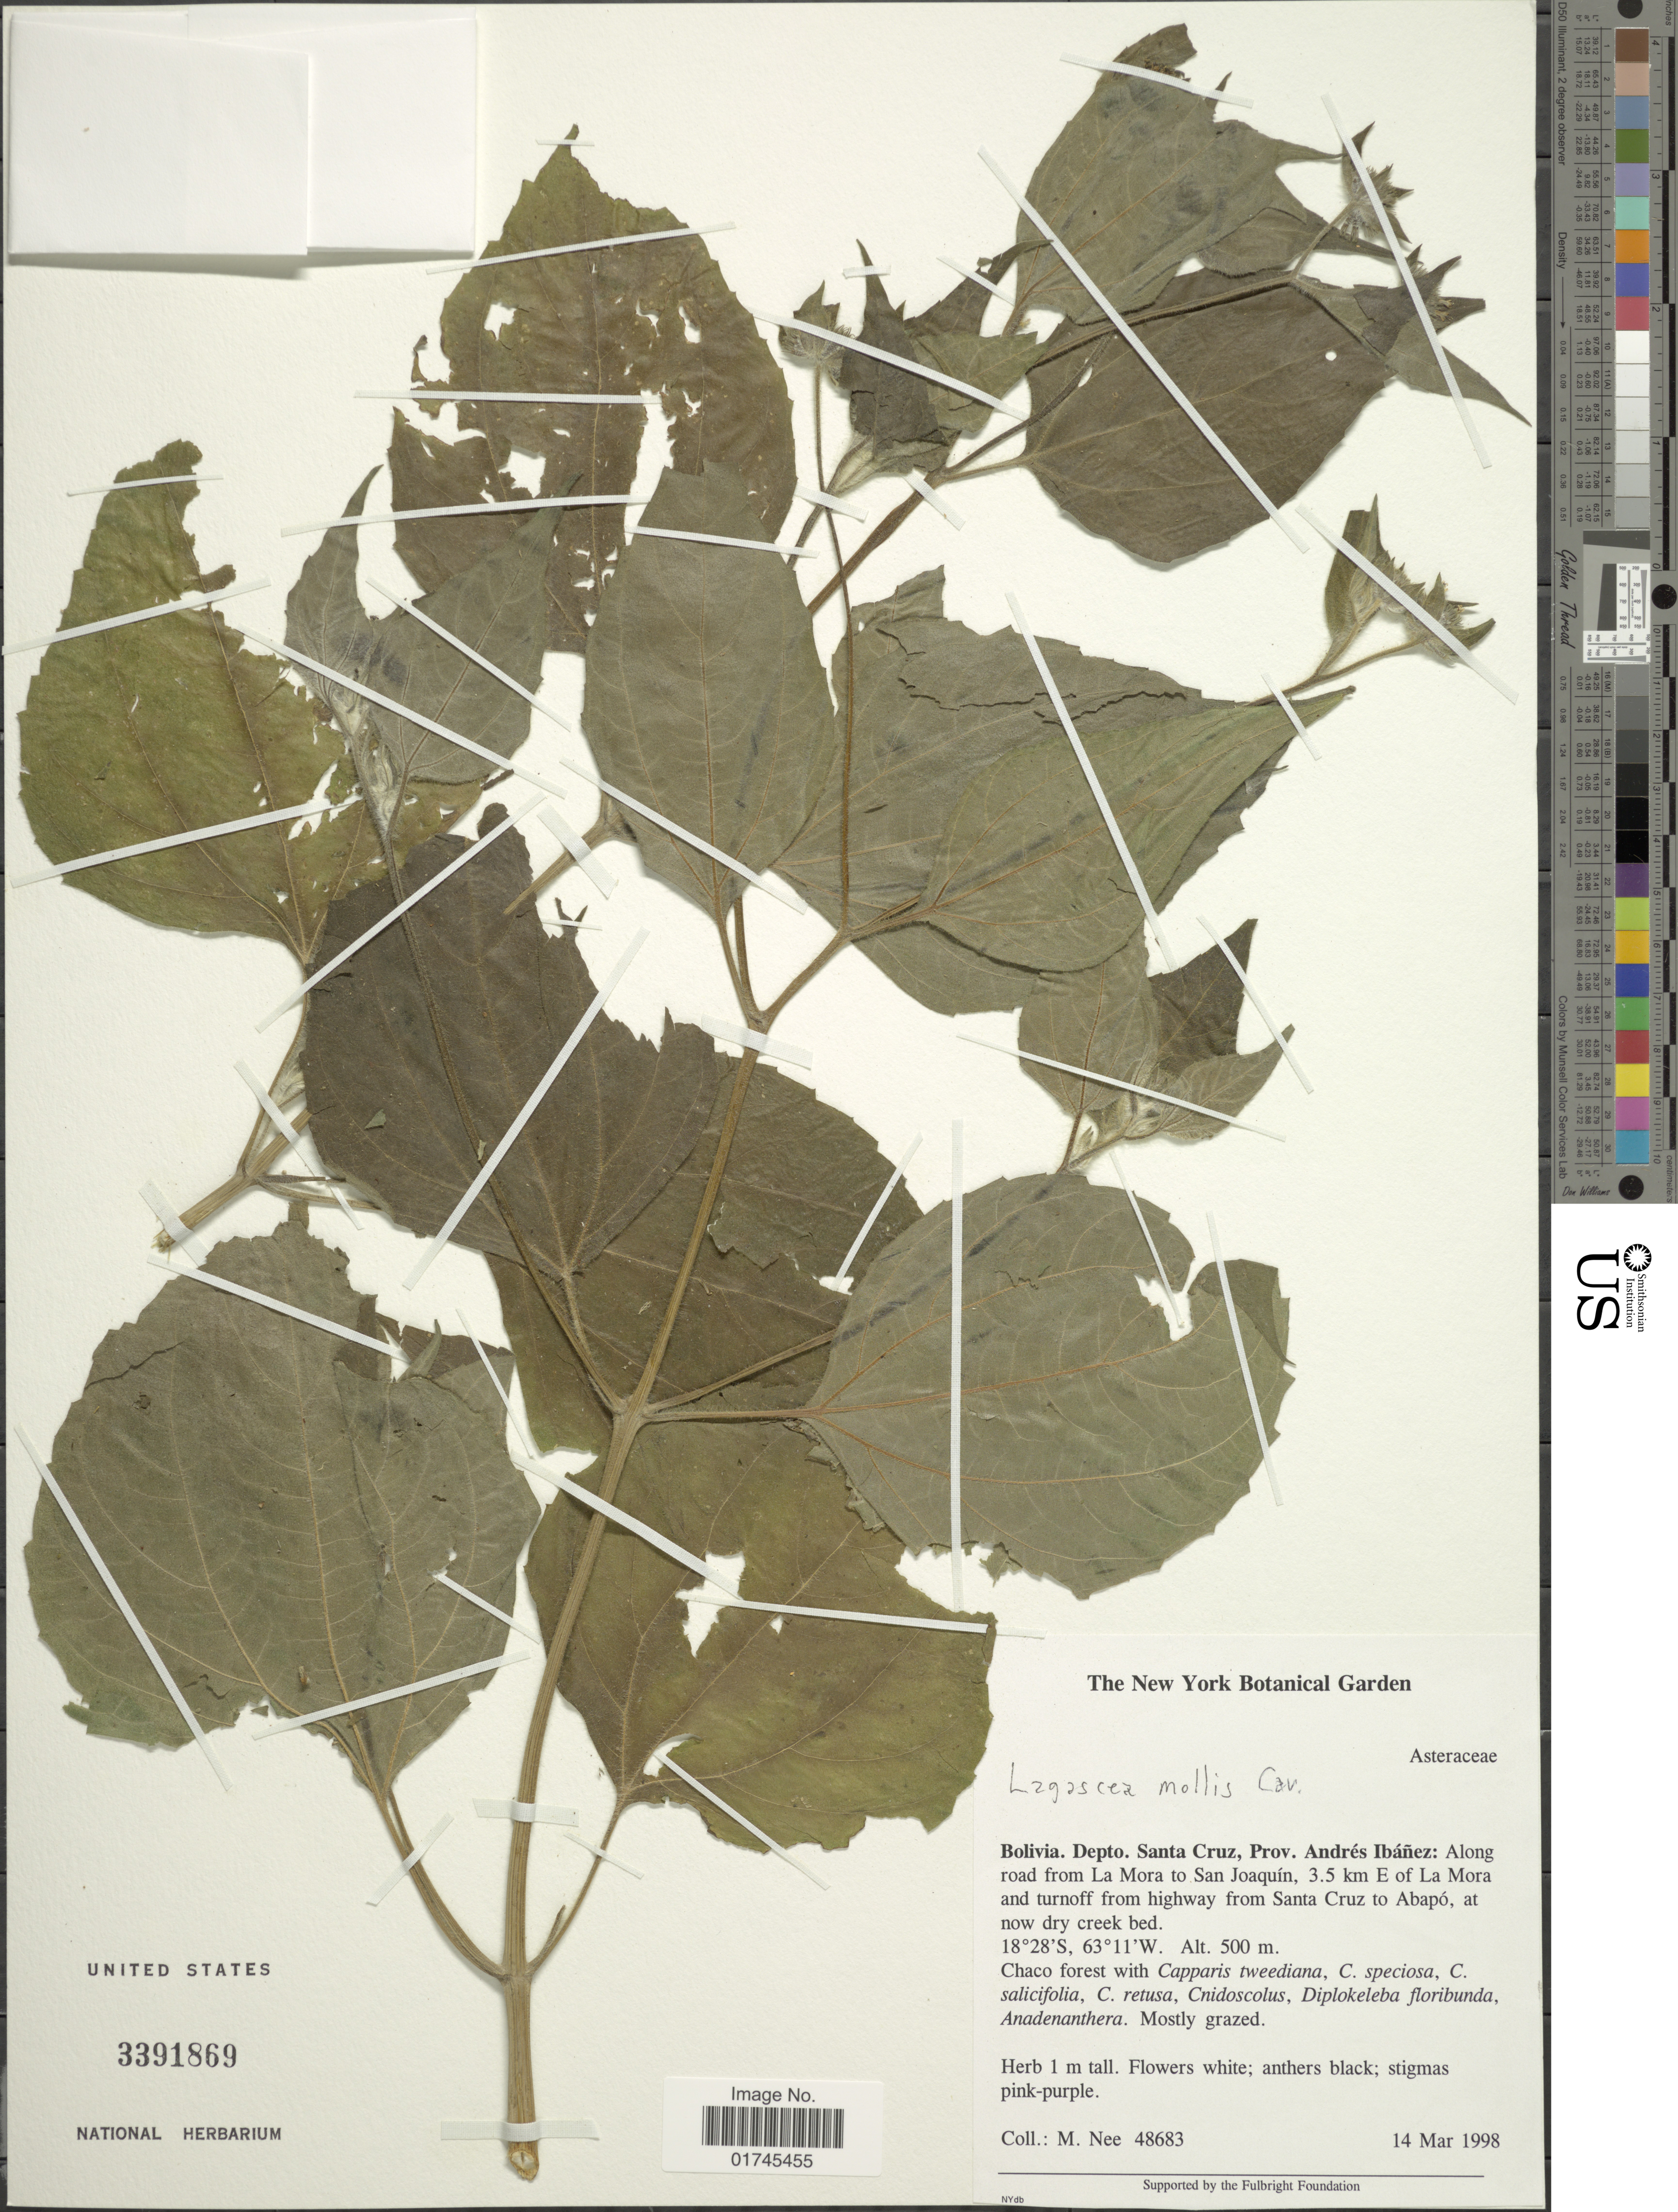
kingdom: Plantae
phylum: Tracheophyta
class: Magnoliopsida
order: Asterales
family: Asteraceae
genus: Lagascea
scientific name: Lagascea mollis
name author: Cav.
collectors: M. Nee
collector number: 48683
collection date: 1998-03-14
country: Bolivia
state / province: Santa Cruz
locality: Depto Santa Cruz, Prov. Andrés Ibánez: Along road from La Mora to San Joaquín, 3.5 km E of La Mora and turnoff from highway from Santa Cruz to Abapó, at now dry creek bed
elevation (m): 500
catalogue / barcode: US 3391869